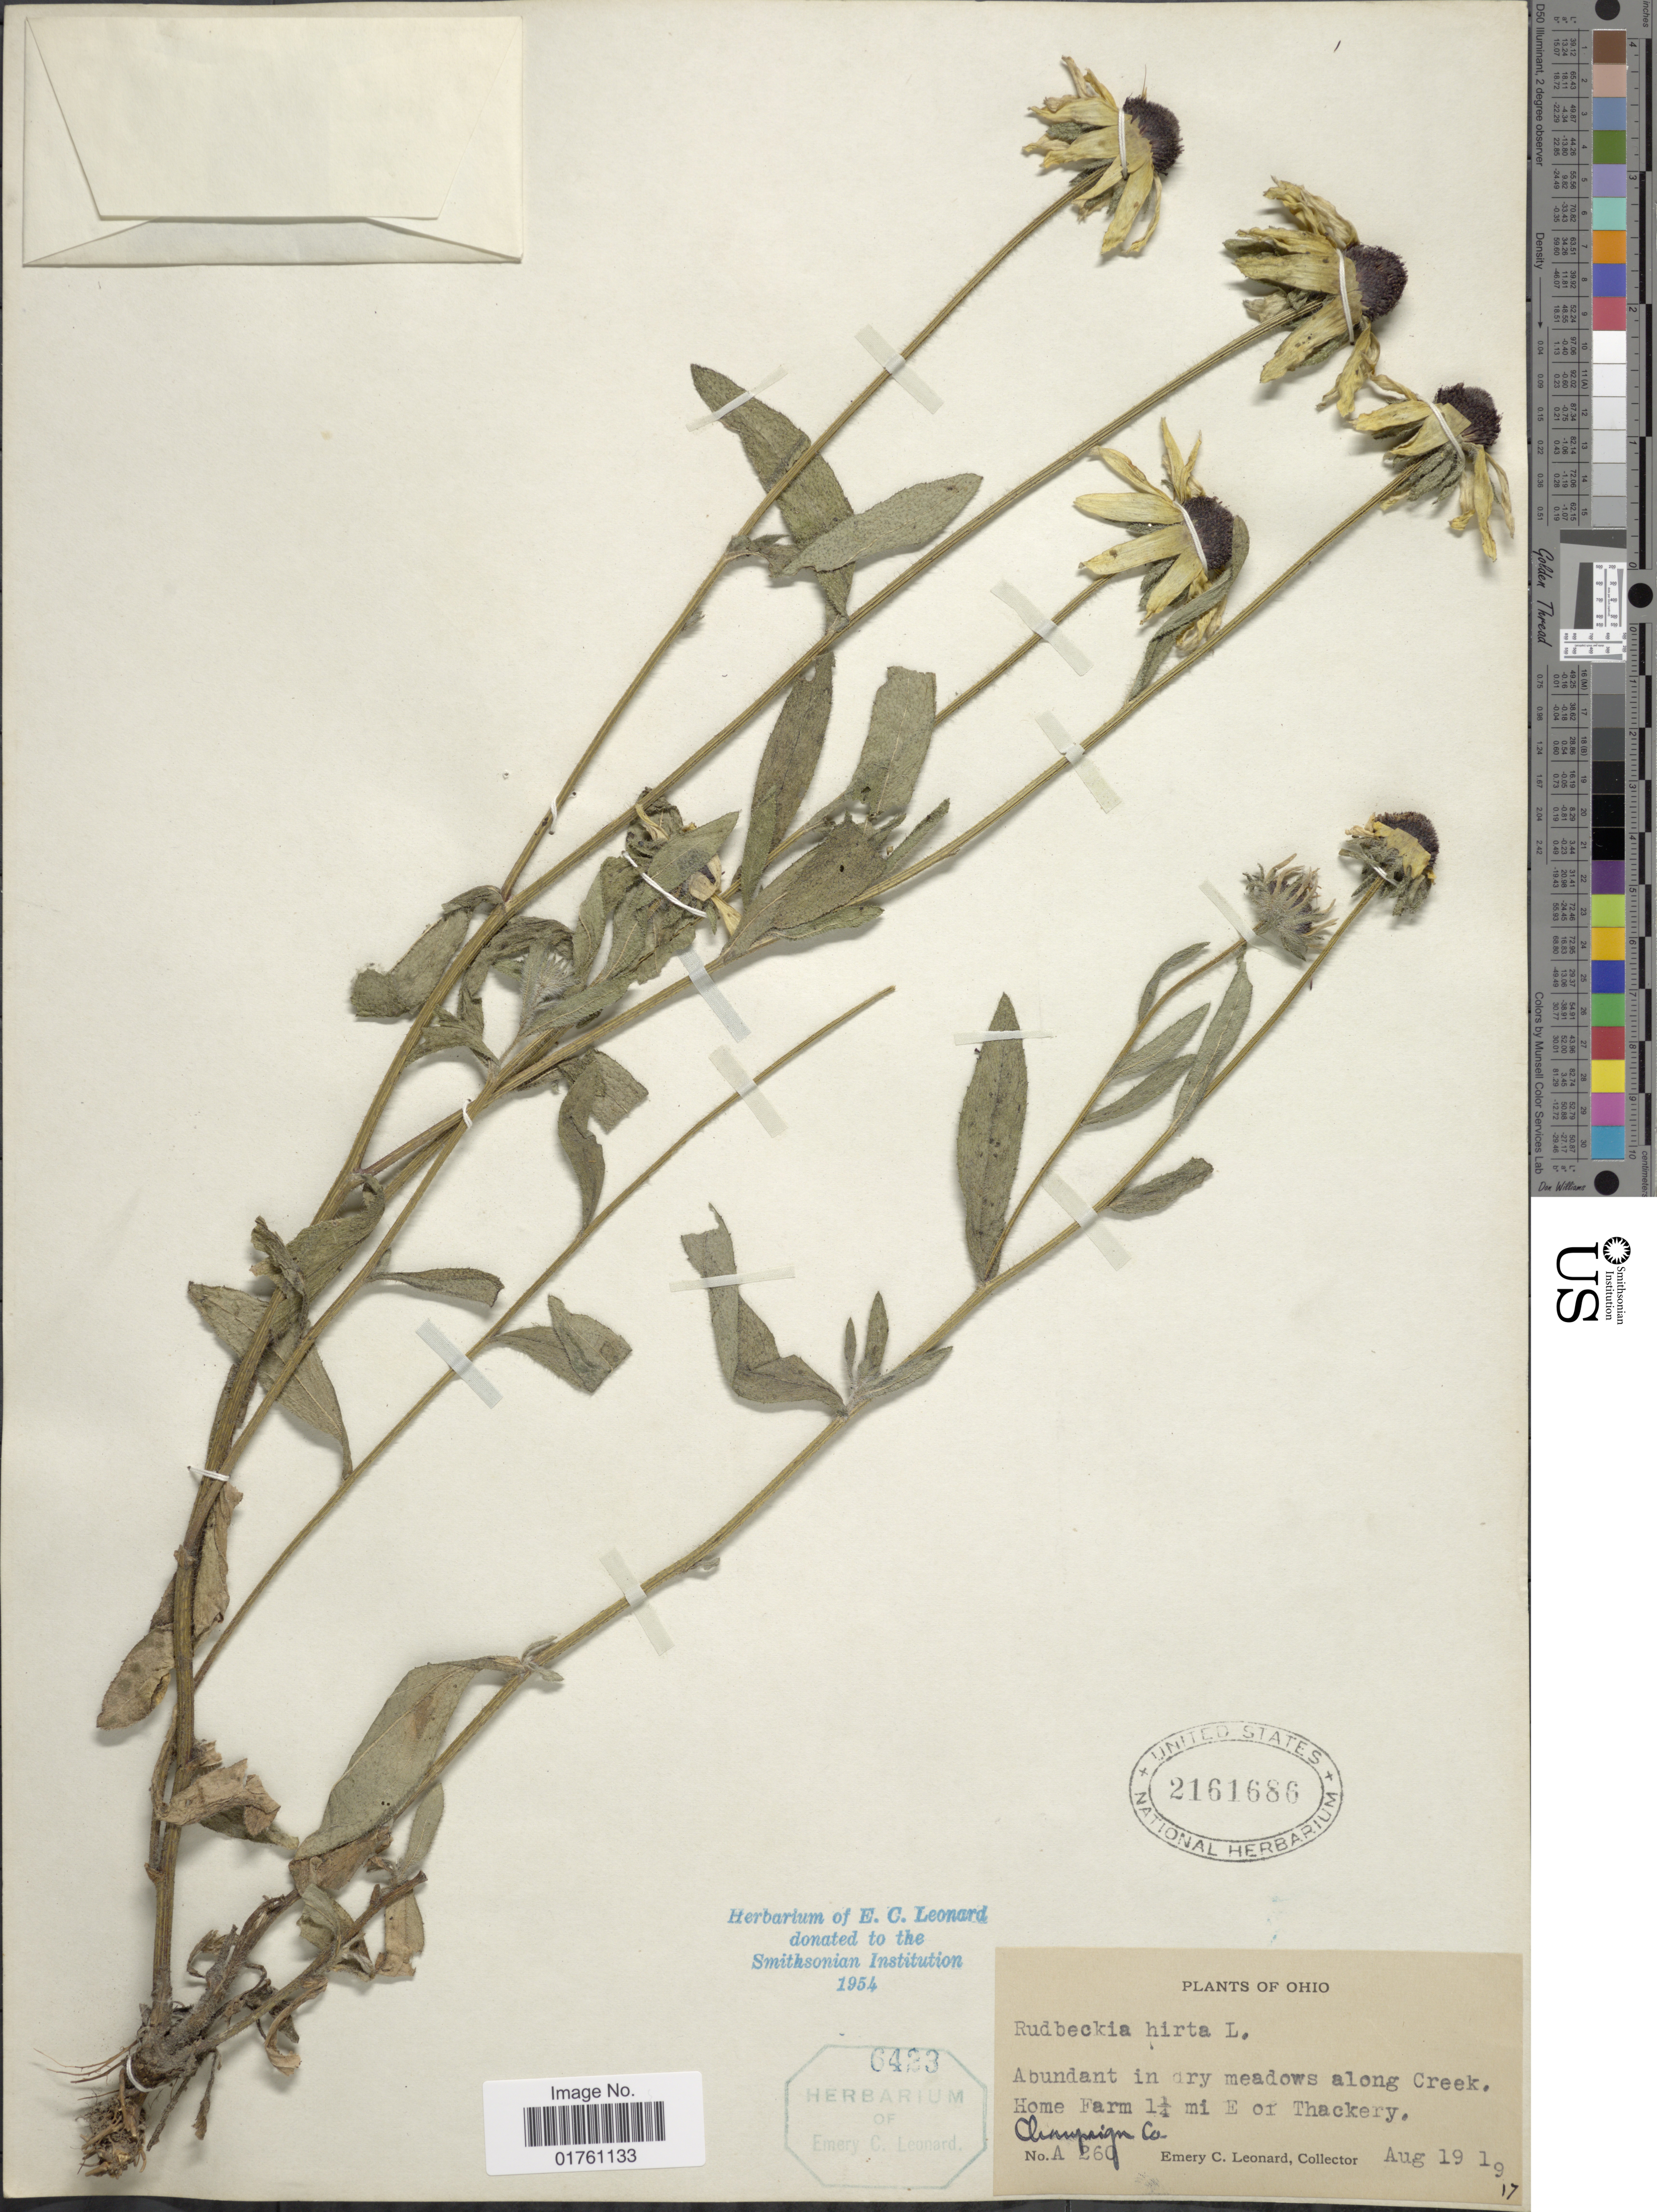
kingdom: Plantae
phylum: Tracheophyta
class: Magnoliopsida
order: Asterales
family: Asteraceae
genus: Rudbeckia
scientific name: Rudbeckia hirta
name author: L.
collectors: E. C. Leonard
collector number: A 260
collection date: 1919-08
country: United States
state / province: Ohio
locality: Abundant in dry meadows along Creek, Home Farm 1¼ mi E of Thackery, Champaign Co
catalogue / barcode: US 2161686